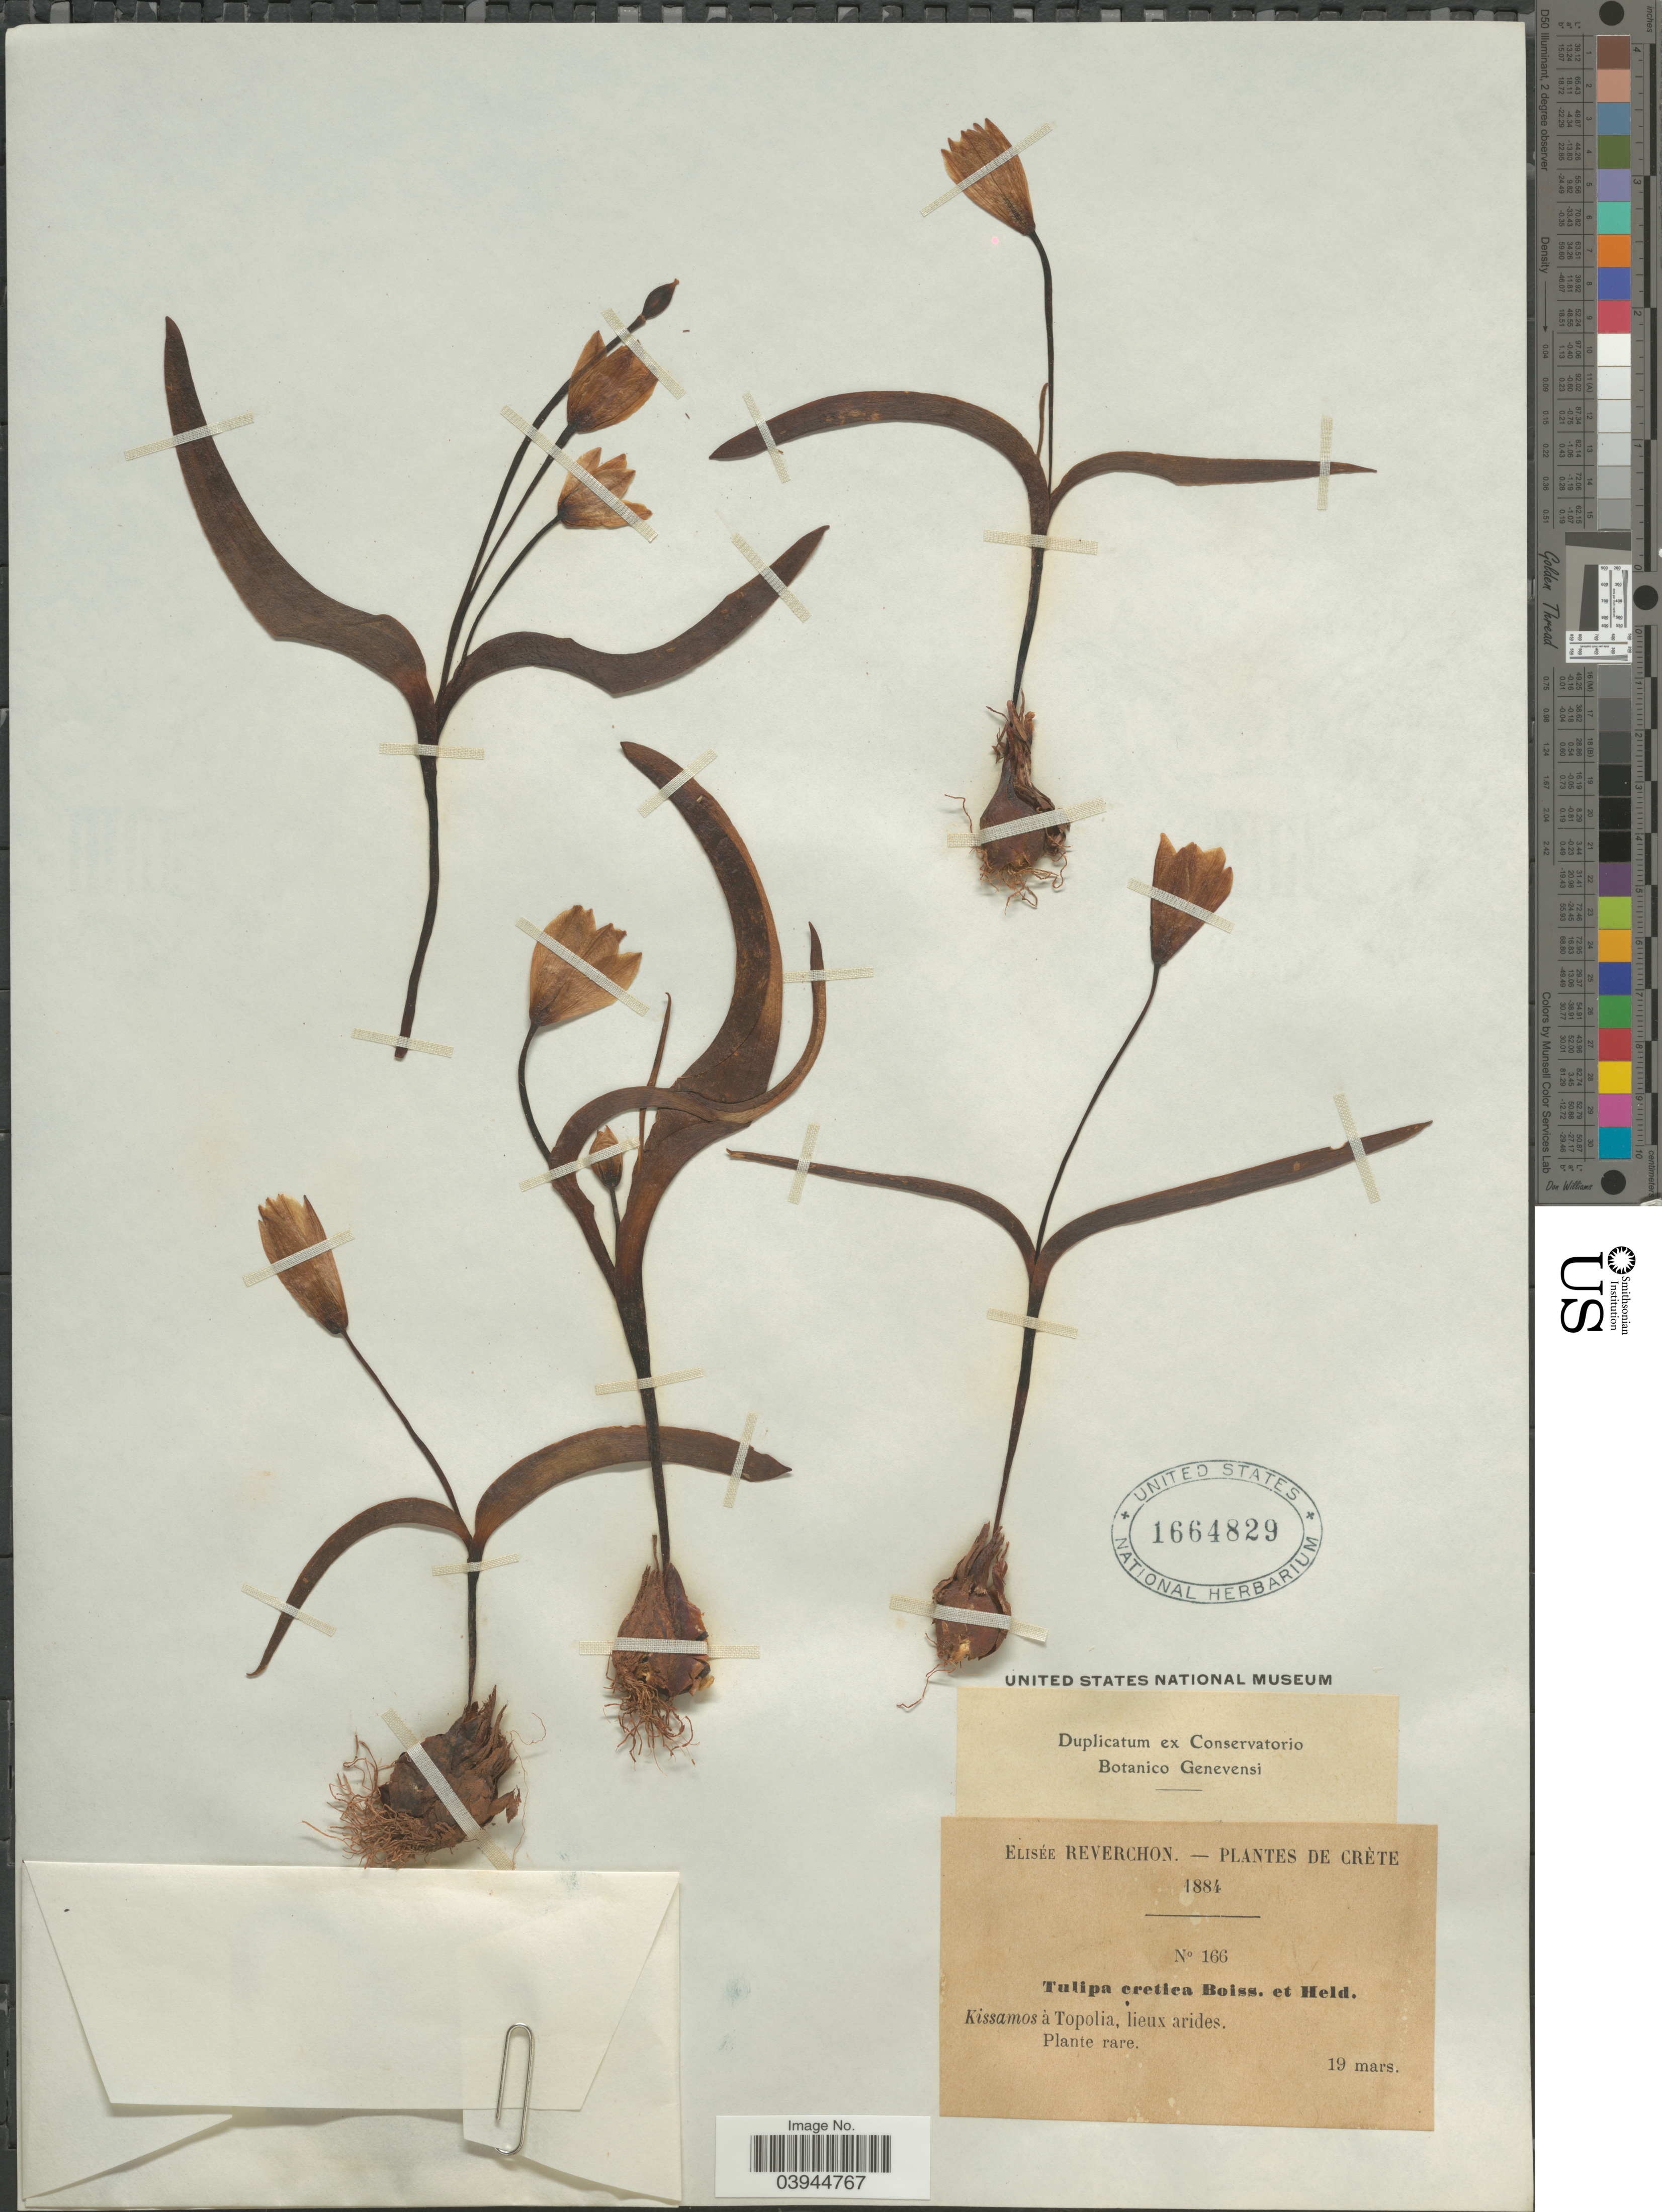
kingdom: Plantae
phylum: Tracheophyta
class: Liliopsida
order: Liliales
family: Liliaceae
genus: Tulipa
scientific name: Tulipa cretica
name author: Boiss. & Heldr.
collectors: E. Reverchon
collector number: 166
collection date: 1884-03-19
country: Greece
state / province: Crete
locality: Kissamos à Topolia, lieux arides.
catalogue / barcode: US 1664829